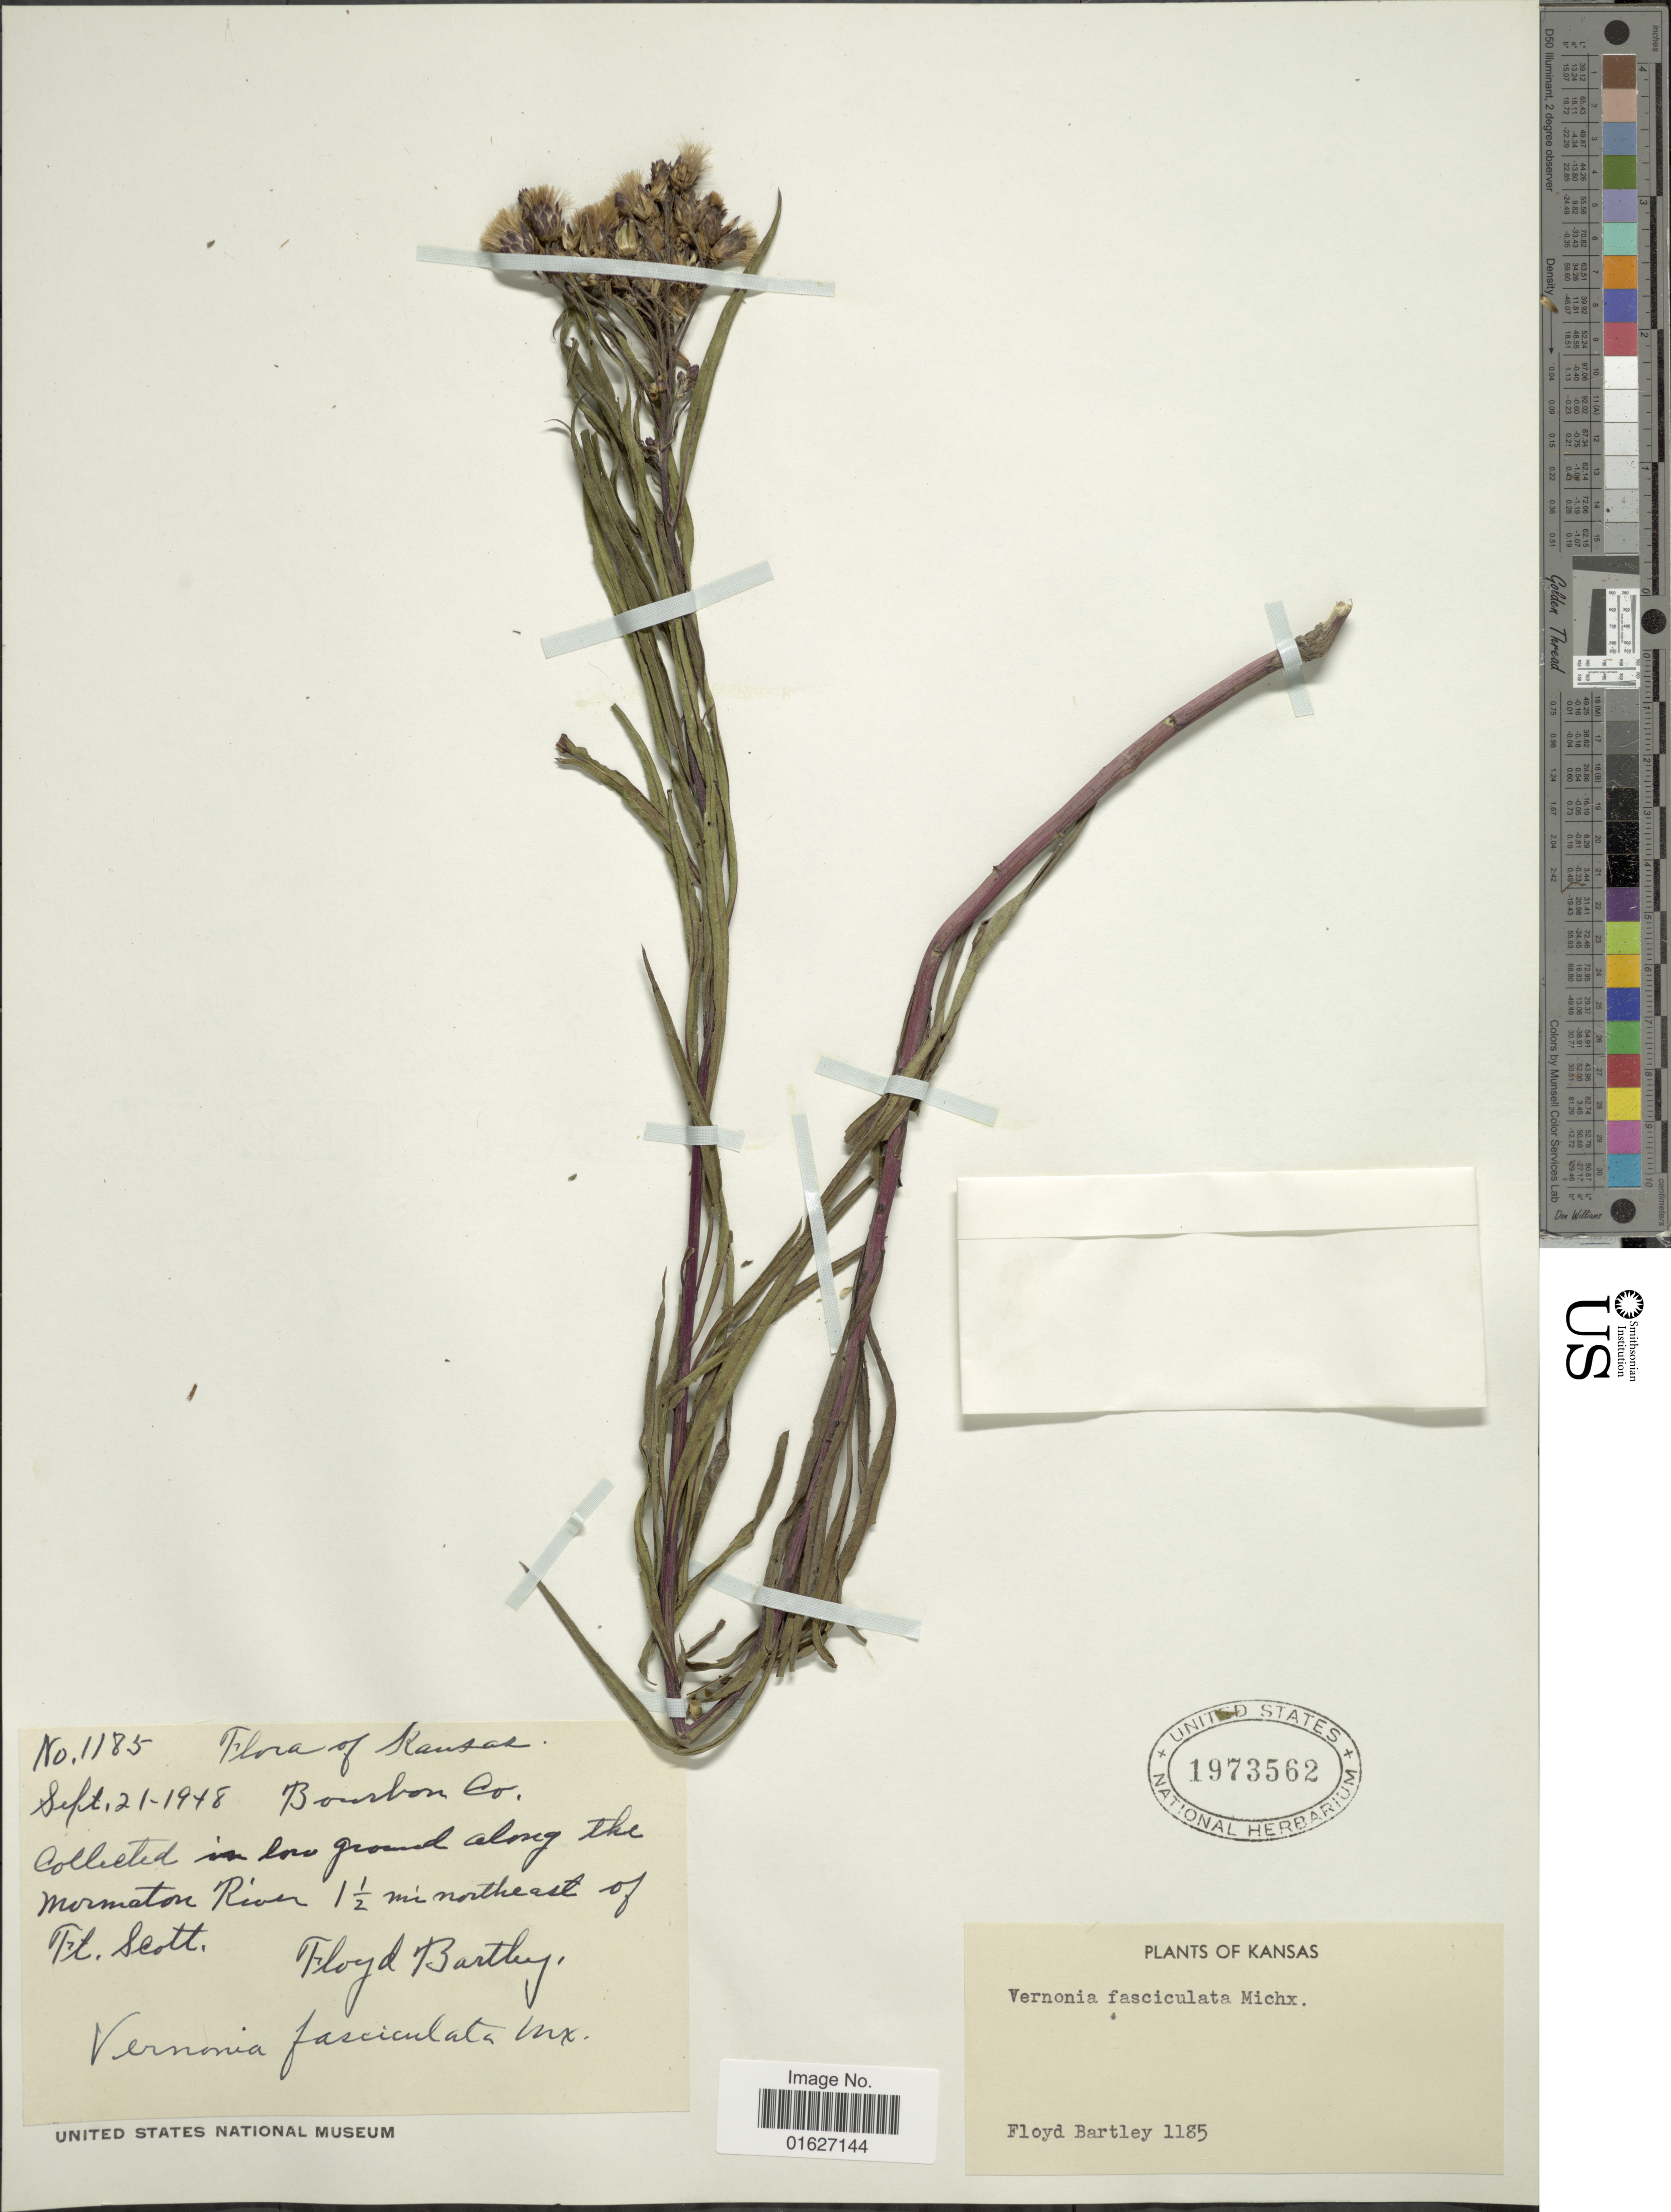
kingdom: Plantae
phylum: Tracheophyta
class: Magnoliopsida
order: Asterales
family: Asteraceae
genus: Vernonia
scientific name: Vernonia fasciculata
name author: Michx.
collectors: F. Bartley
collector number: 1185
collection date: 1948-09-21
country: United States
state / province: Kansas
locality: Bourbon Co., along the Mountain River 1 1/2 mi northeast of Ft. Scott.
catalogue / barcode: US 1973562